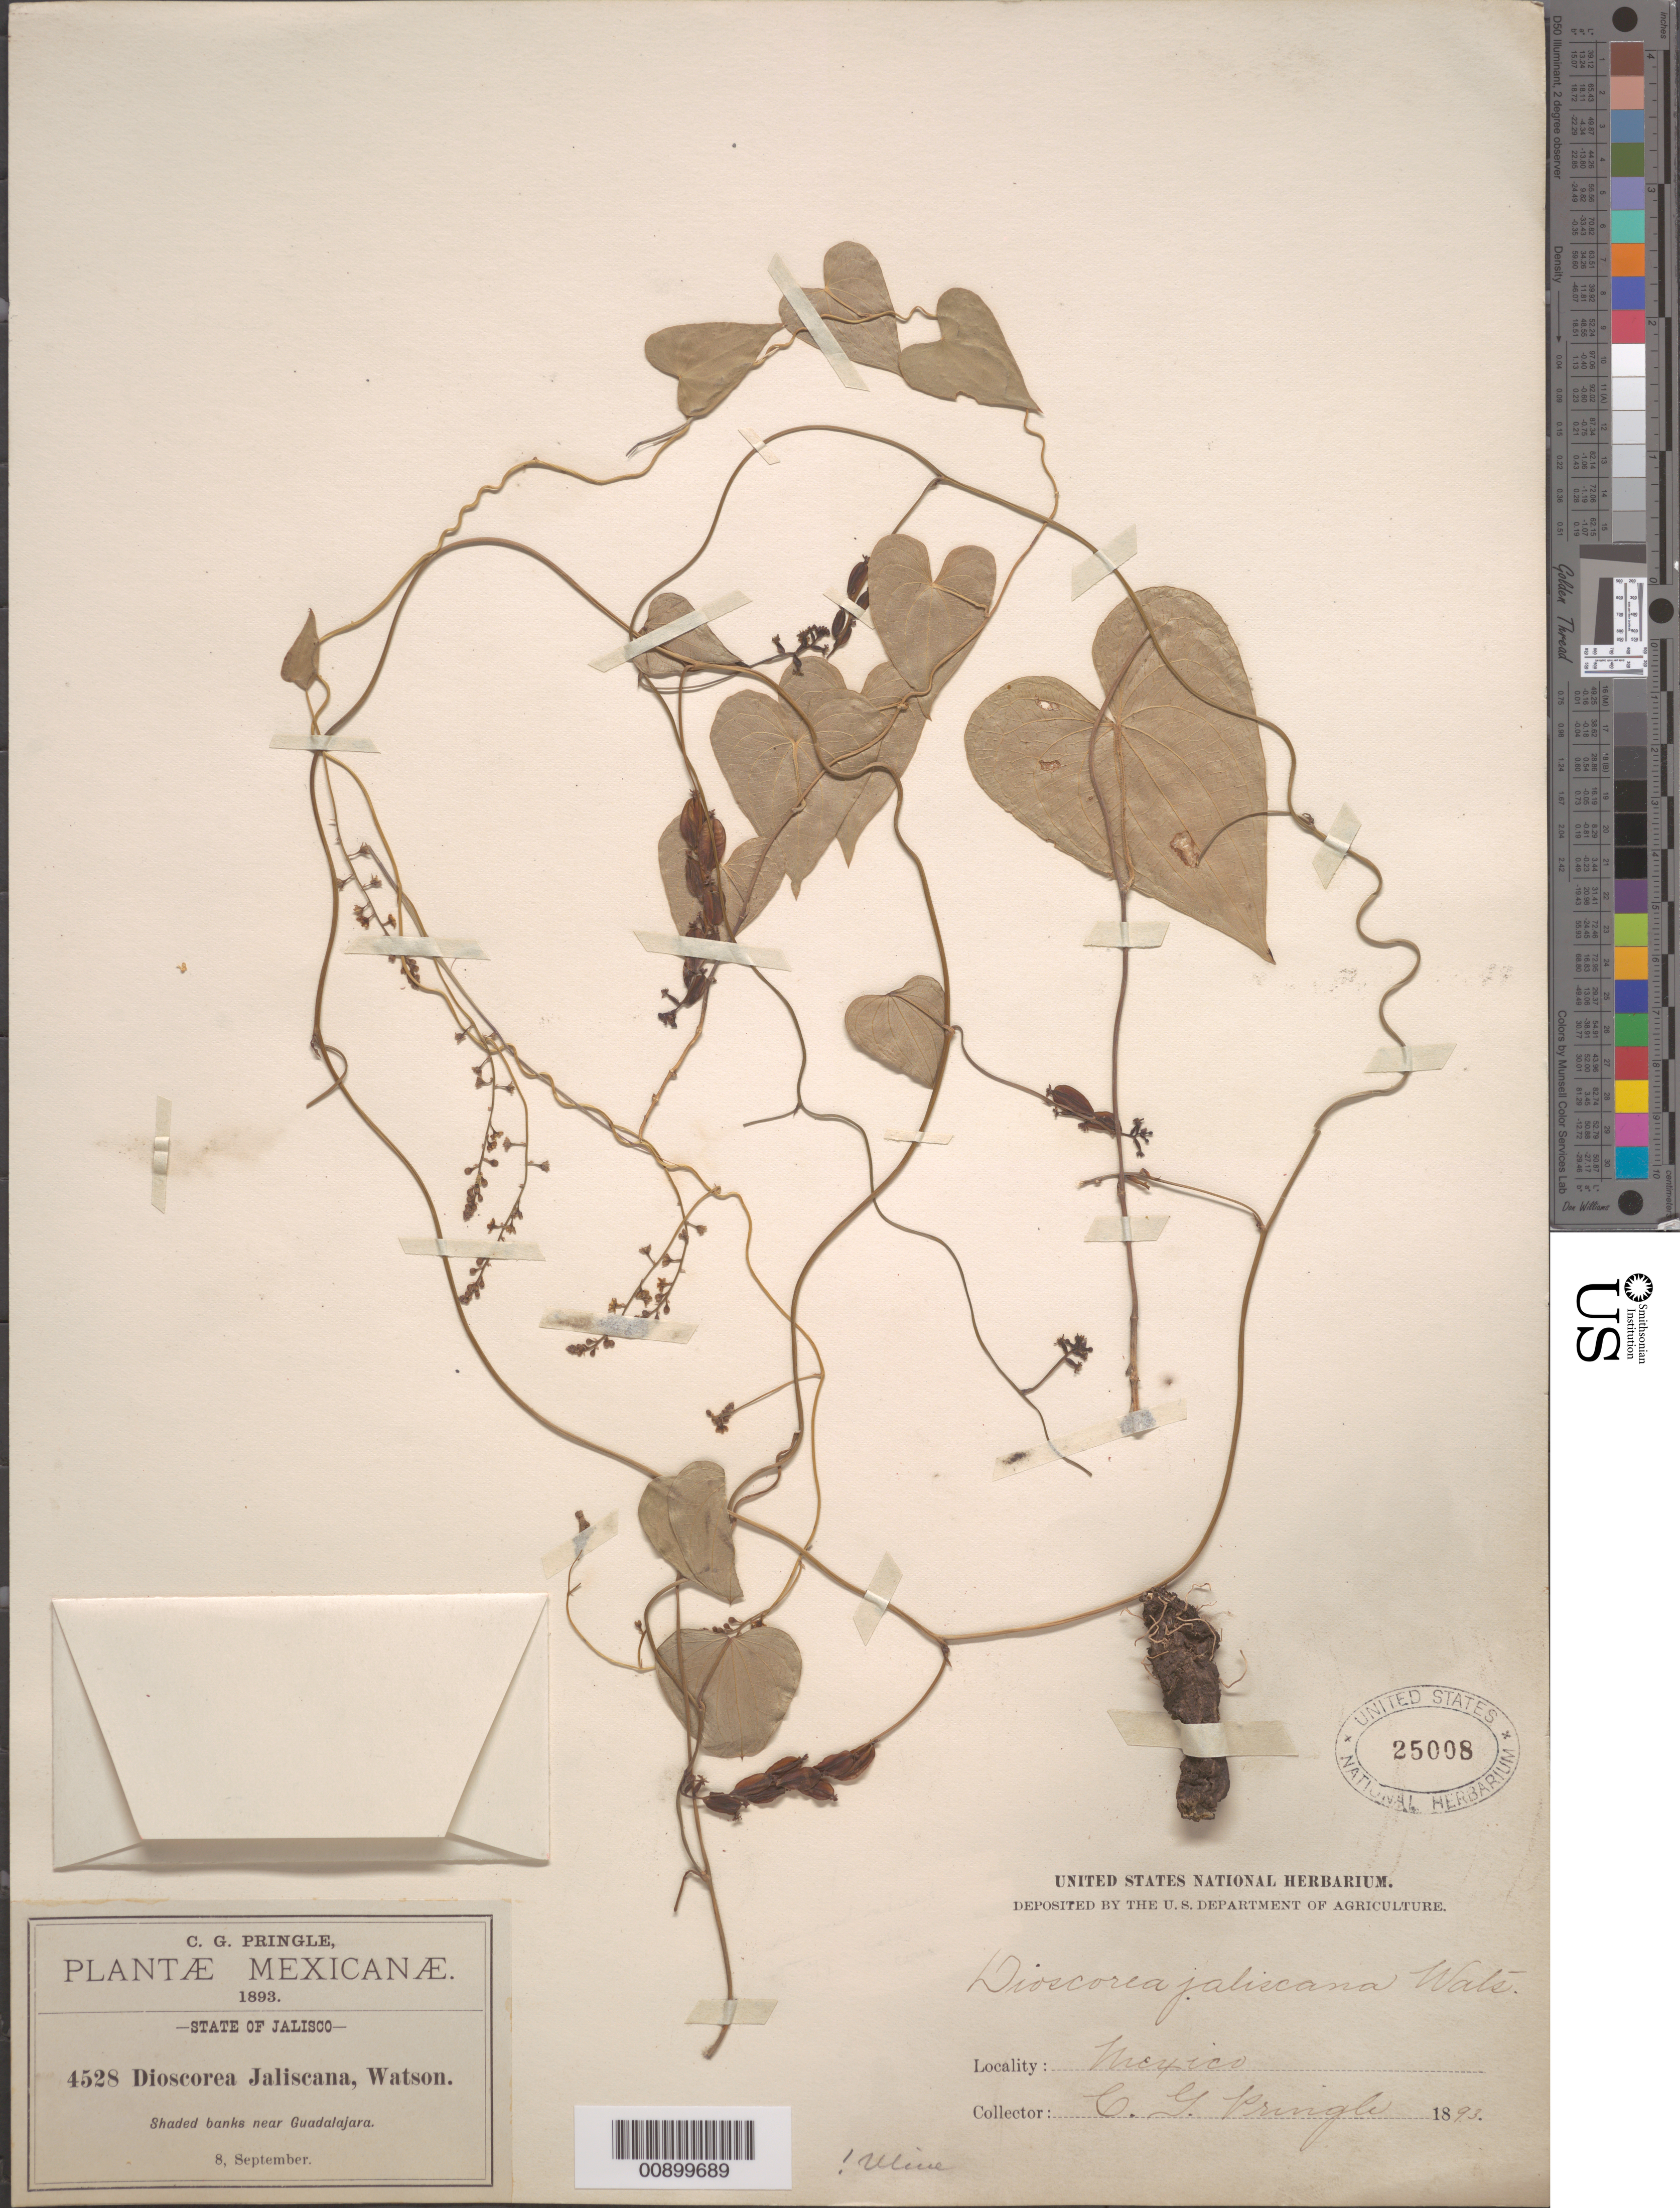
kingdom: Plantae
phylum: Tracheophyta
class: Liliopsida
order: Dioscoreales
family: Dioscoreaceae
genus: Dioscorea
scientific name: Dioscorea jaliscana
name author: S. Watson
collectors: C. G. Pringle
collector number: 4528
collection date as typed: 08 Sep 1893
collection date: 1893-09-08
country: Mexico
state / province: Jalisco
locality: Near Guadalajara, Jalisco.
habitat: Shaded banks.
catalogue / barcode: US 25008